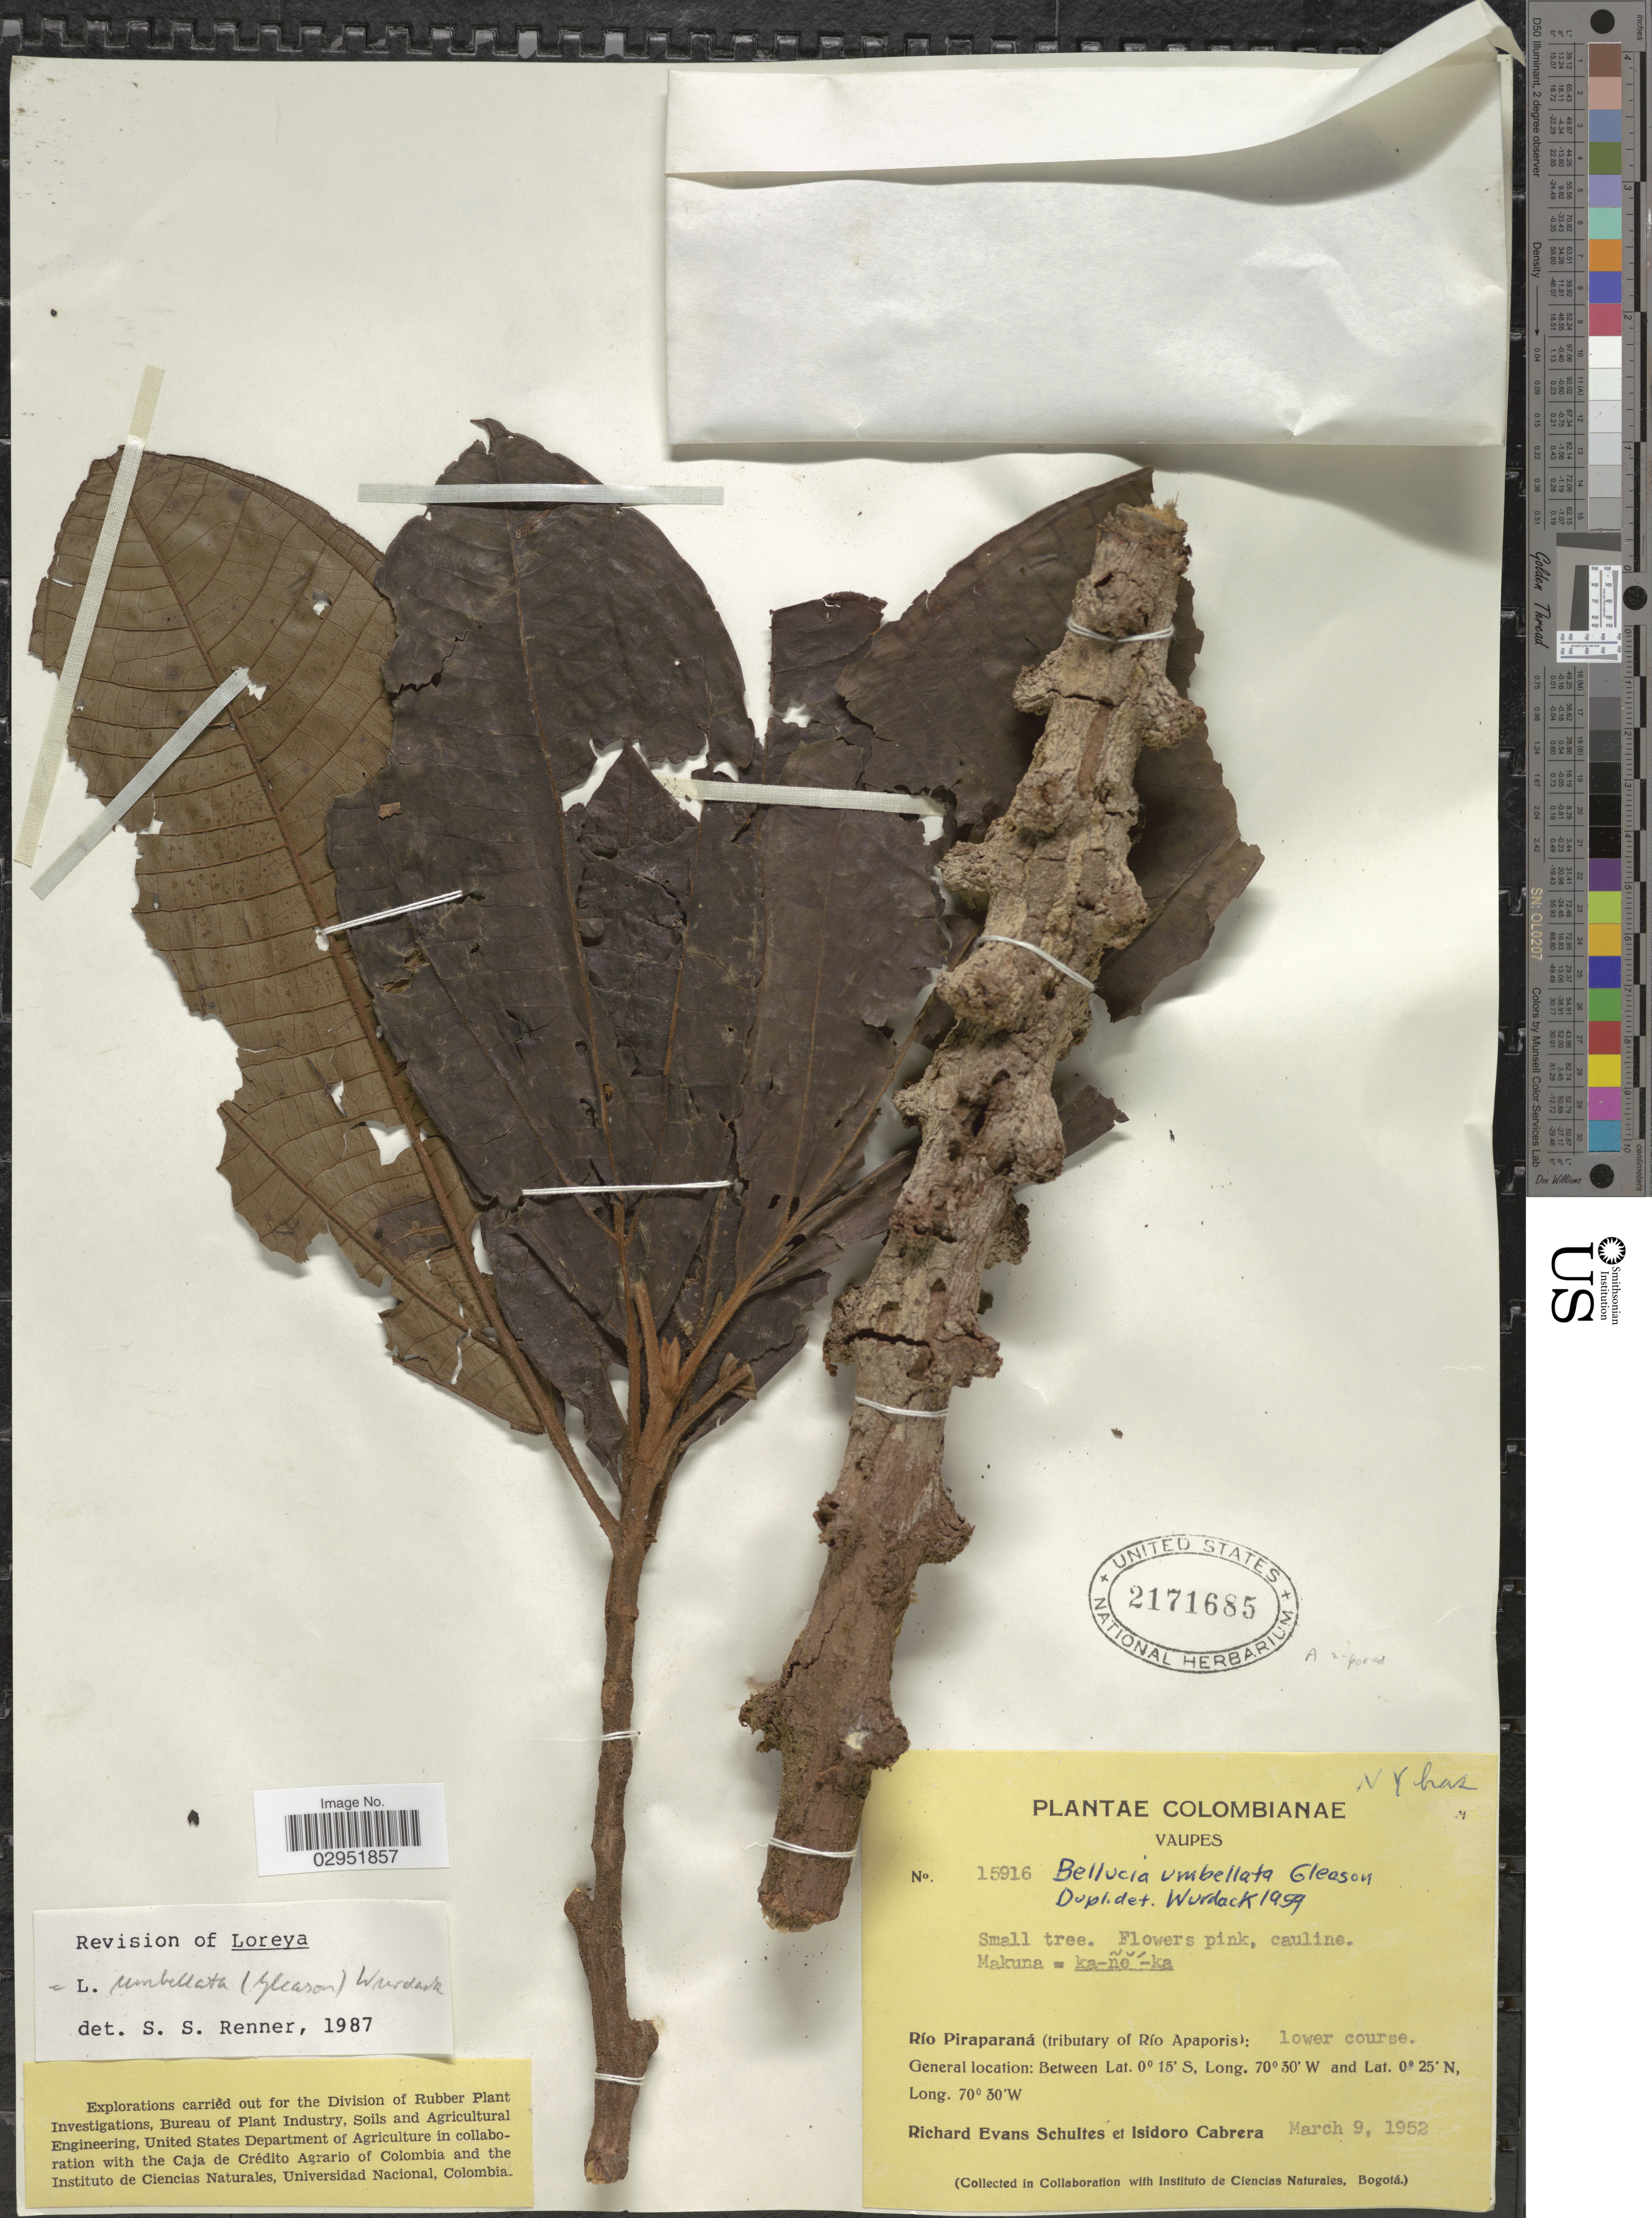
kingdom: Plantae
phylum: Tracheophyta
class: Magnoliopsida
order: Myrtales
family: Melastomataceae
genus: Bellucia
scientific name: Bellucia umbellata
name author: Gleason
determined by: Wurdack, John J., (US), US (UNITED STATES)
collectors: R. E. Schultes & I. Cabrera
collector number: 15916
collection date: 1952-03-09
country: Colombia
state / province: Vaupés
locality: Río Piraparaná (tributary of Río Apaporis): lower course.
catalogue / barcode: US 2171685